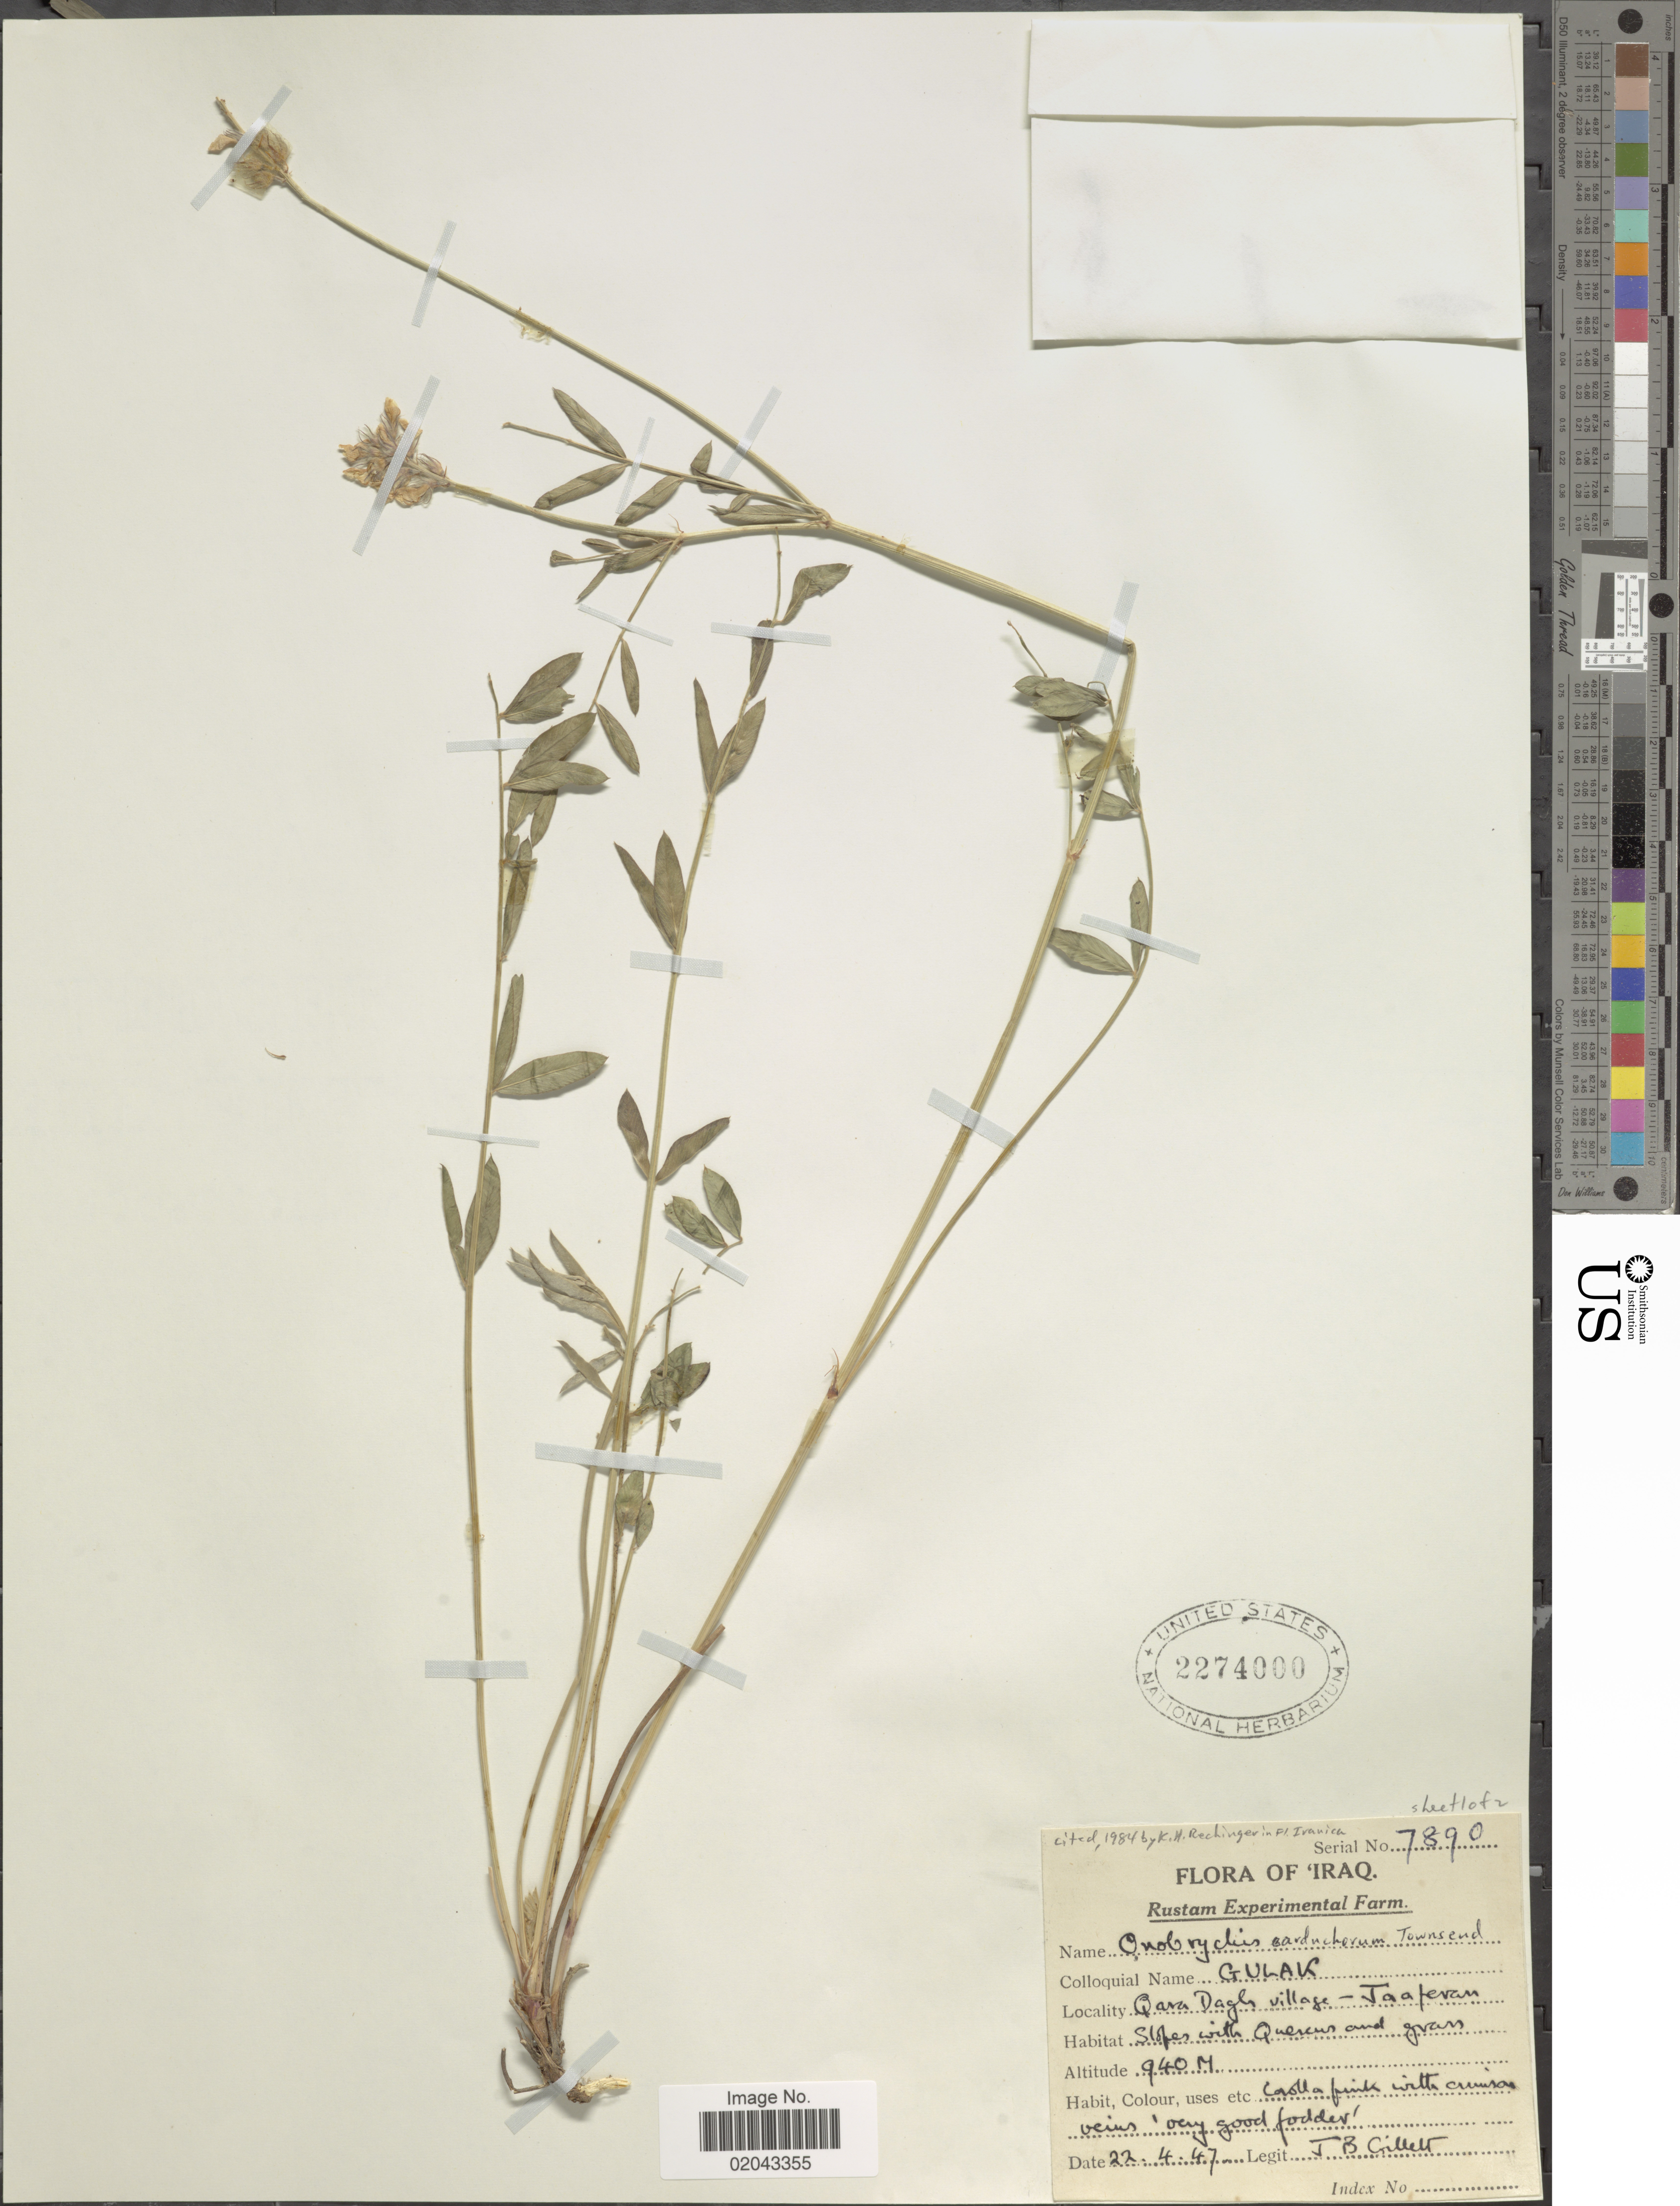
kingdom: Plantae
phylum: Tracheophyta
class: Magnoliopsida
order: Fabales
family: Fabaceae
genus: Onobrychis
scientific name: Onobrychis carduchorum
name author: C. C. Towns.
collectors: J. B. Gillett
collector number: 7890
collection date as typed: Transcribed d/m/y: 22/4/47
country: Iraq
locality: Qara Dagli village, Jaaperam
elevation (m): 940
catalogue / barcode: US 2274000